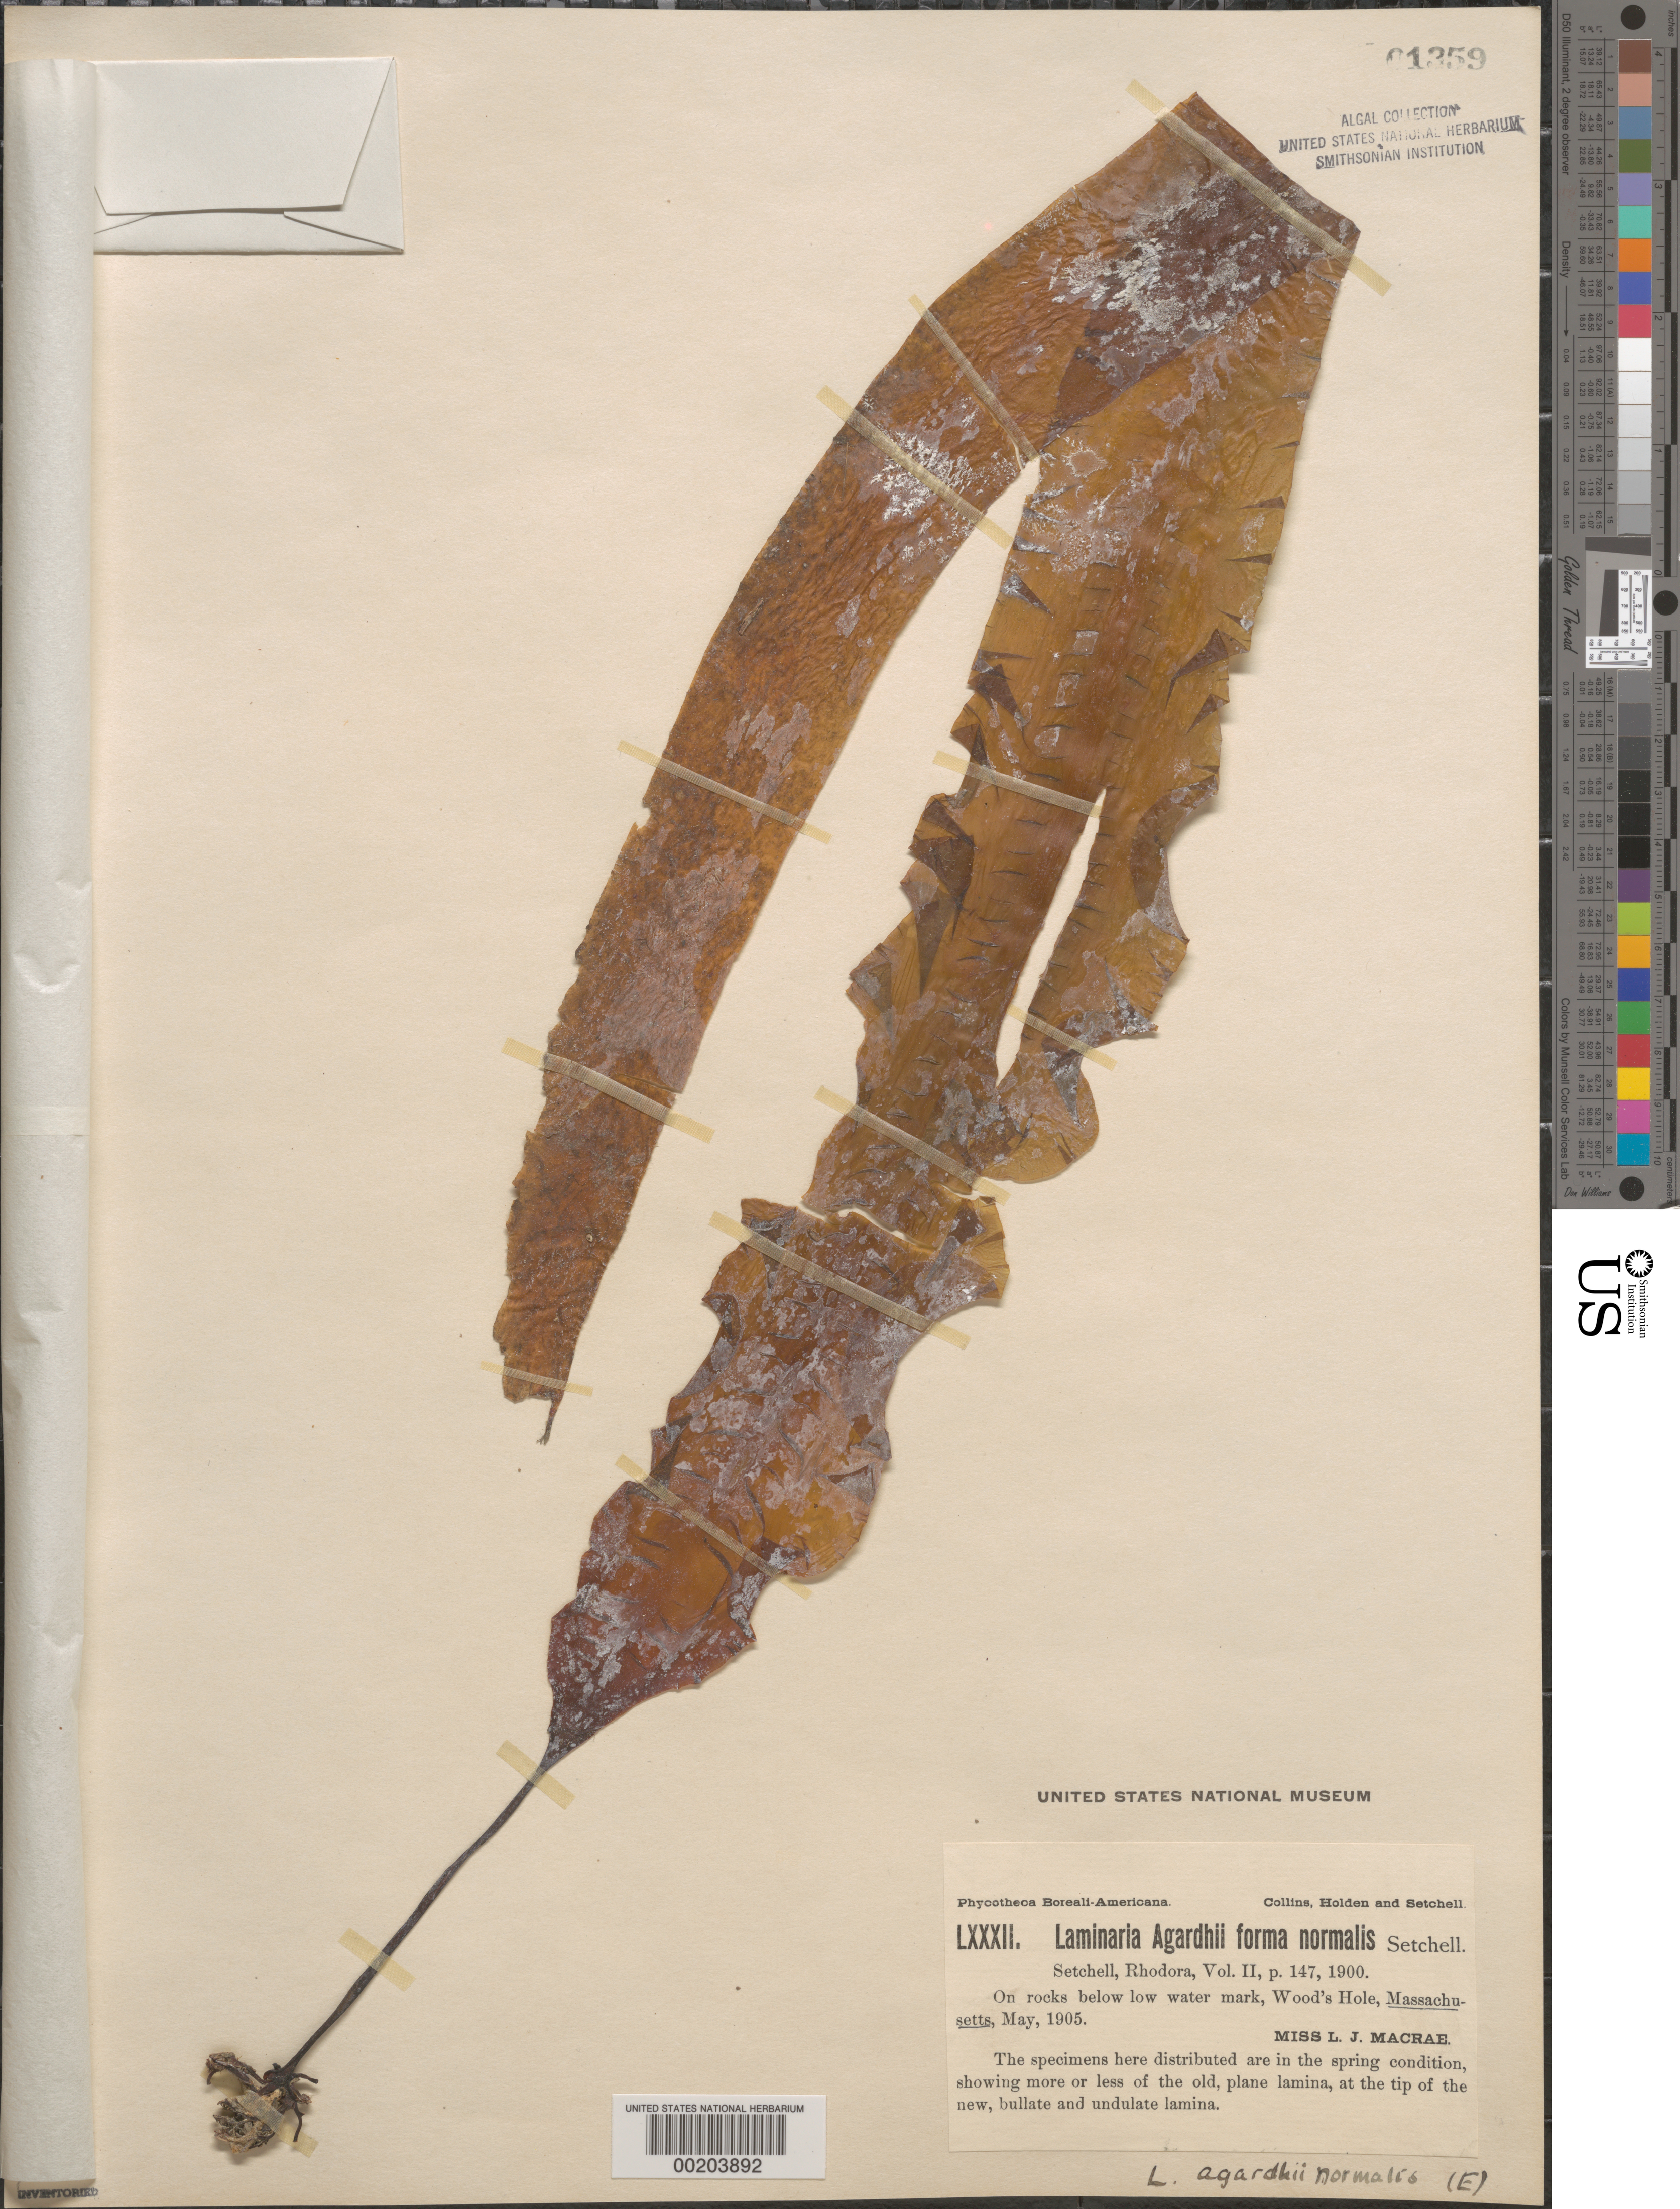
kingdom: Chromista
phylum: Ochrophyta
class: Phaeophyceae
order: Laminariales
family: Laminariaceae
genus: Saccharina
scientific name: Saccharina latissima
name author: C.E. Lane et al.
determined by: Algae name updating Project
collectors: L. Macrae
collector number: PB-A Lxxxii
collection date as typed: May 1905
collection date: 1905-05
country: United States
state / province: Massachusetts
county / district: Barnstable County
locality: Woods Hole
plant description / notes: Collins, Holden & Setchell, Phycotheca Boreali-Americana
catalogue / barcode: US 1359